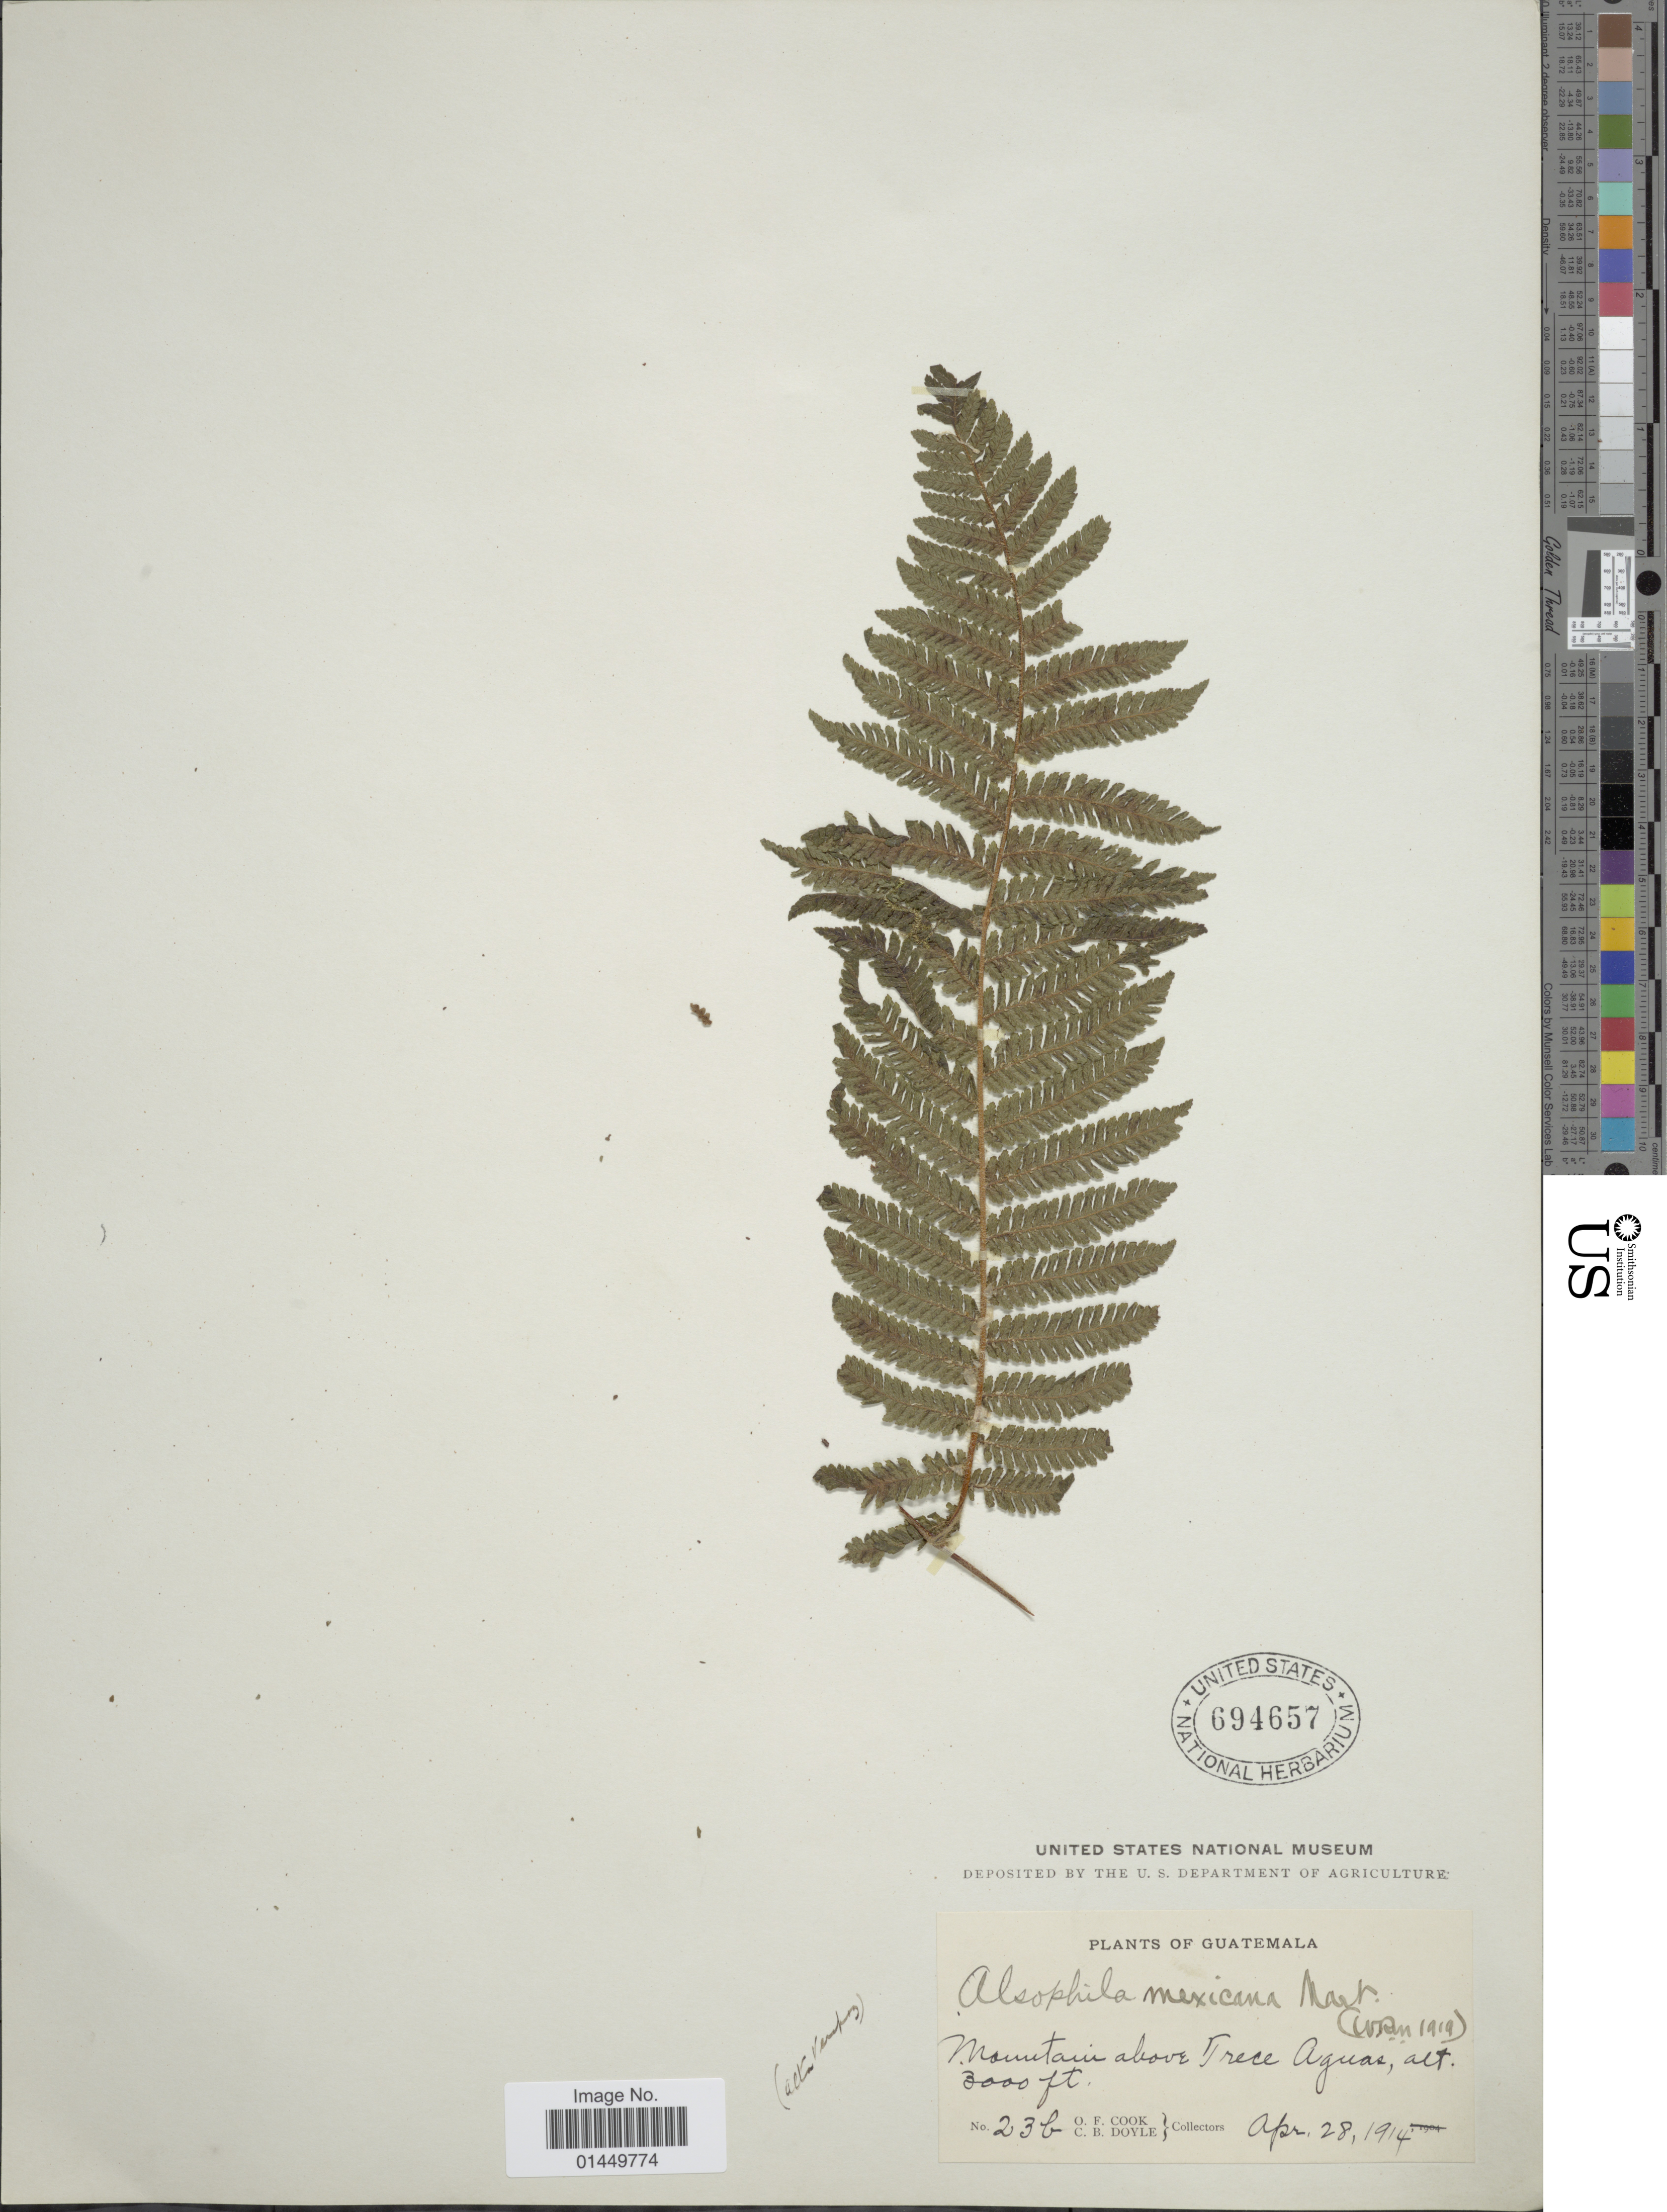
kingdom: Plantae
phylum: Tracheophyta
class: Polypodiopsida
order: Cyatheales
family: Cyatheaceae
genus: Cyathea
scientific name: Cyathea valdecrenata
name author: Domin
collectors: O. F. Cook & C. Doyle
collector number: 23b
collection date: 1914-04-28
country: Guatemala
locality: Mountain above Trece Aguas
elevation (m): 914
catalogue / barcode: US 694657